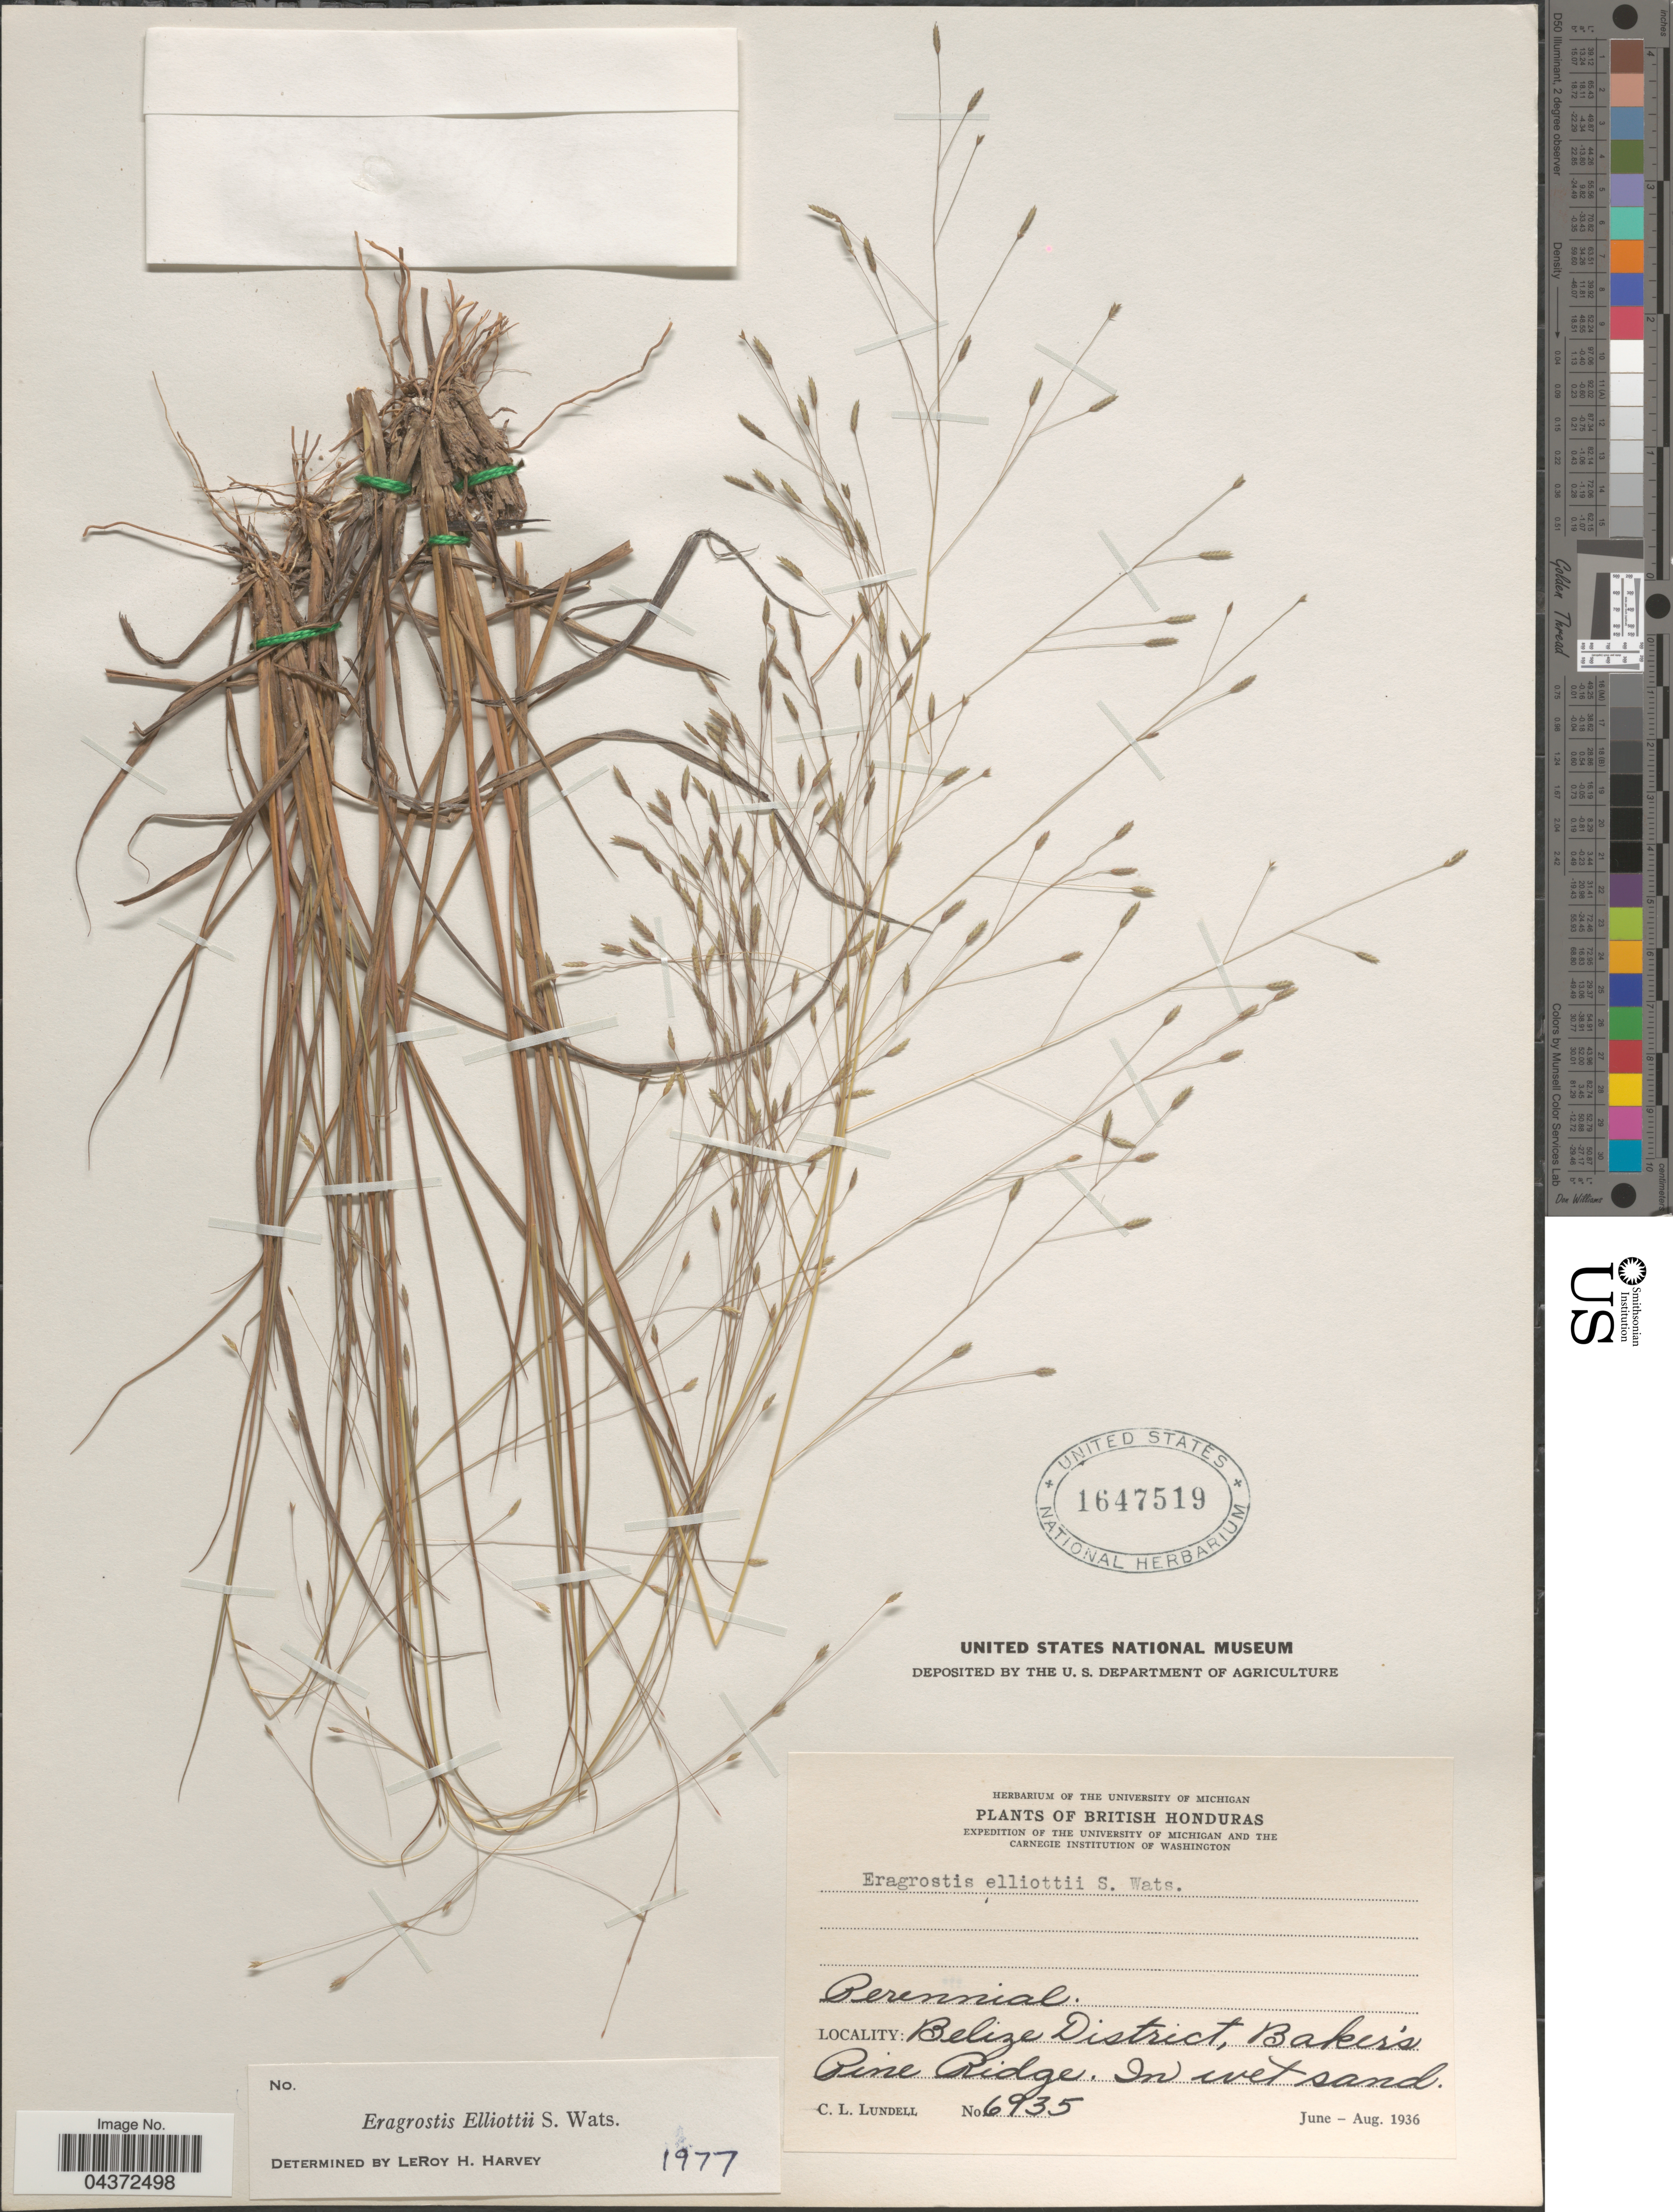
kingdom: Plantae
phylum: Tracheophyta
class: Liliopsida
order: Poales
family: Poaceae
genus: Eragrostis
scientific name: Eragrostis elliottii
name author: S. Watson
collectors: C. L. Lundell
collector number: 6935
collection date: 1936-06/1936-08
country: Belize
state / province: Belize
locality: British Honduras. Expedition of the University of Michigan and the Carnegie Institution of Washington. Belize District, Baker's Pine Ridge.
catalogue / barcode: US 1647519